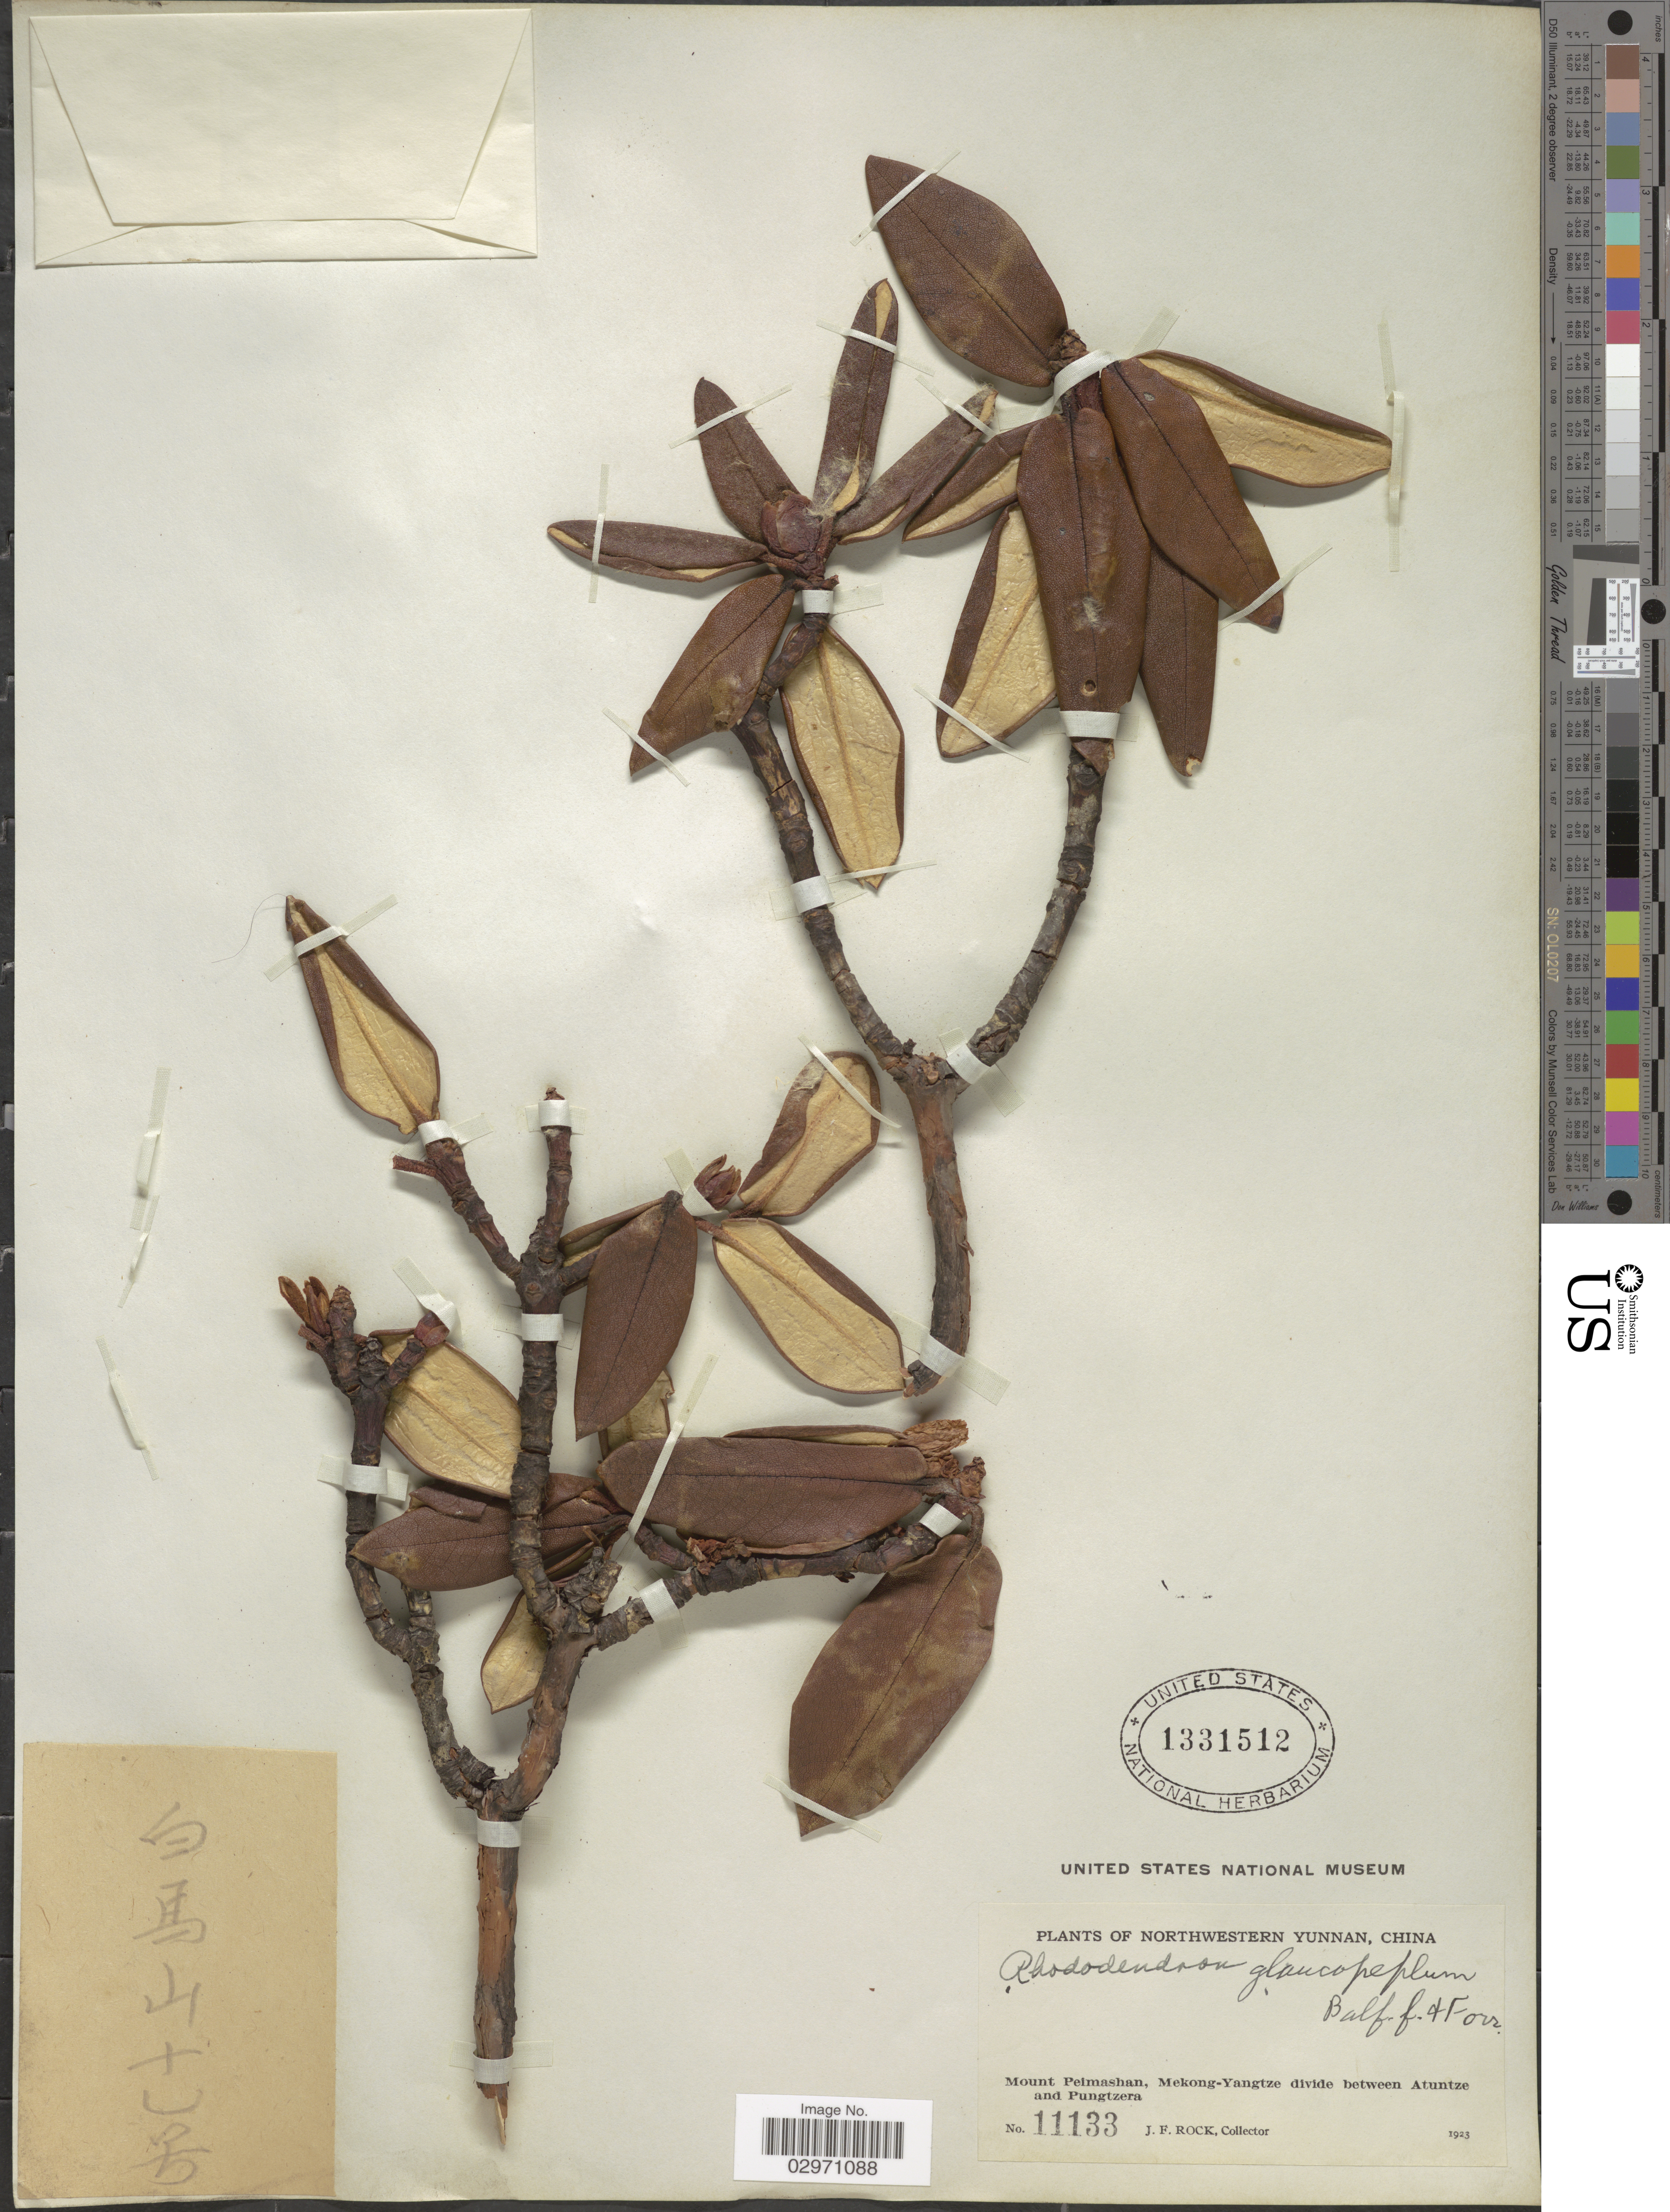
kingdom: Plantae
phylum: Tracheophyta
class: Magnoliopsida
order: Ericales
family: Ericaceae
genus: Rhododendron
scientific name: Rhododendron glaucopeplum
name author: Balf. f. & Forrest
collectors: J. Rock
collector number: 11133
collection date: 1923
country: China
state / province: Yunnan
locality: Northwestern Yunnan. Mount Peimashan, Mekong-Yangtze divide between Atuntze and Pungtzera.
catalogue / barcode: US 1331512